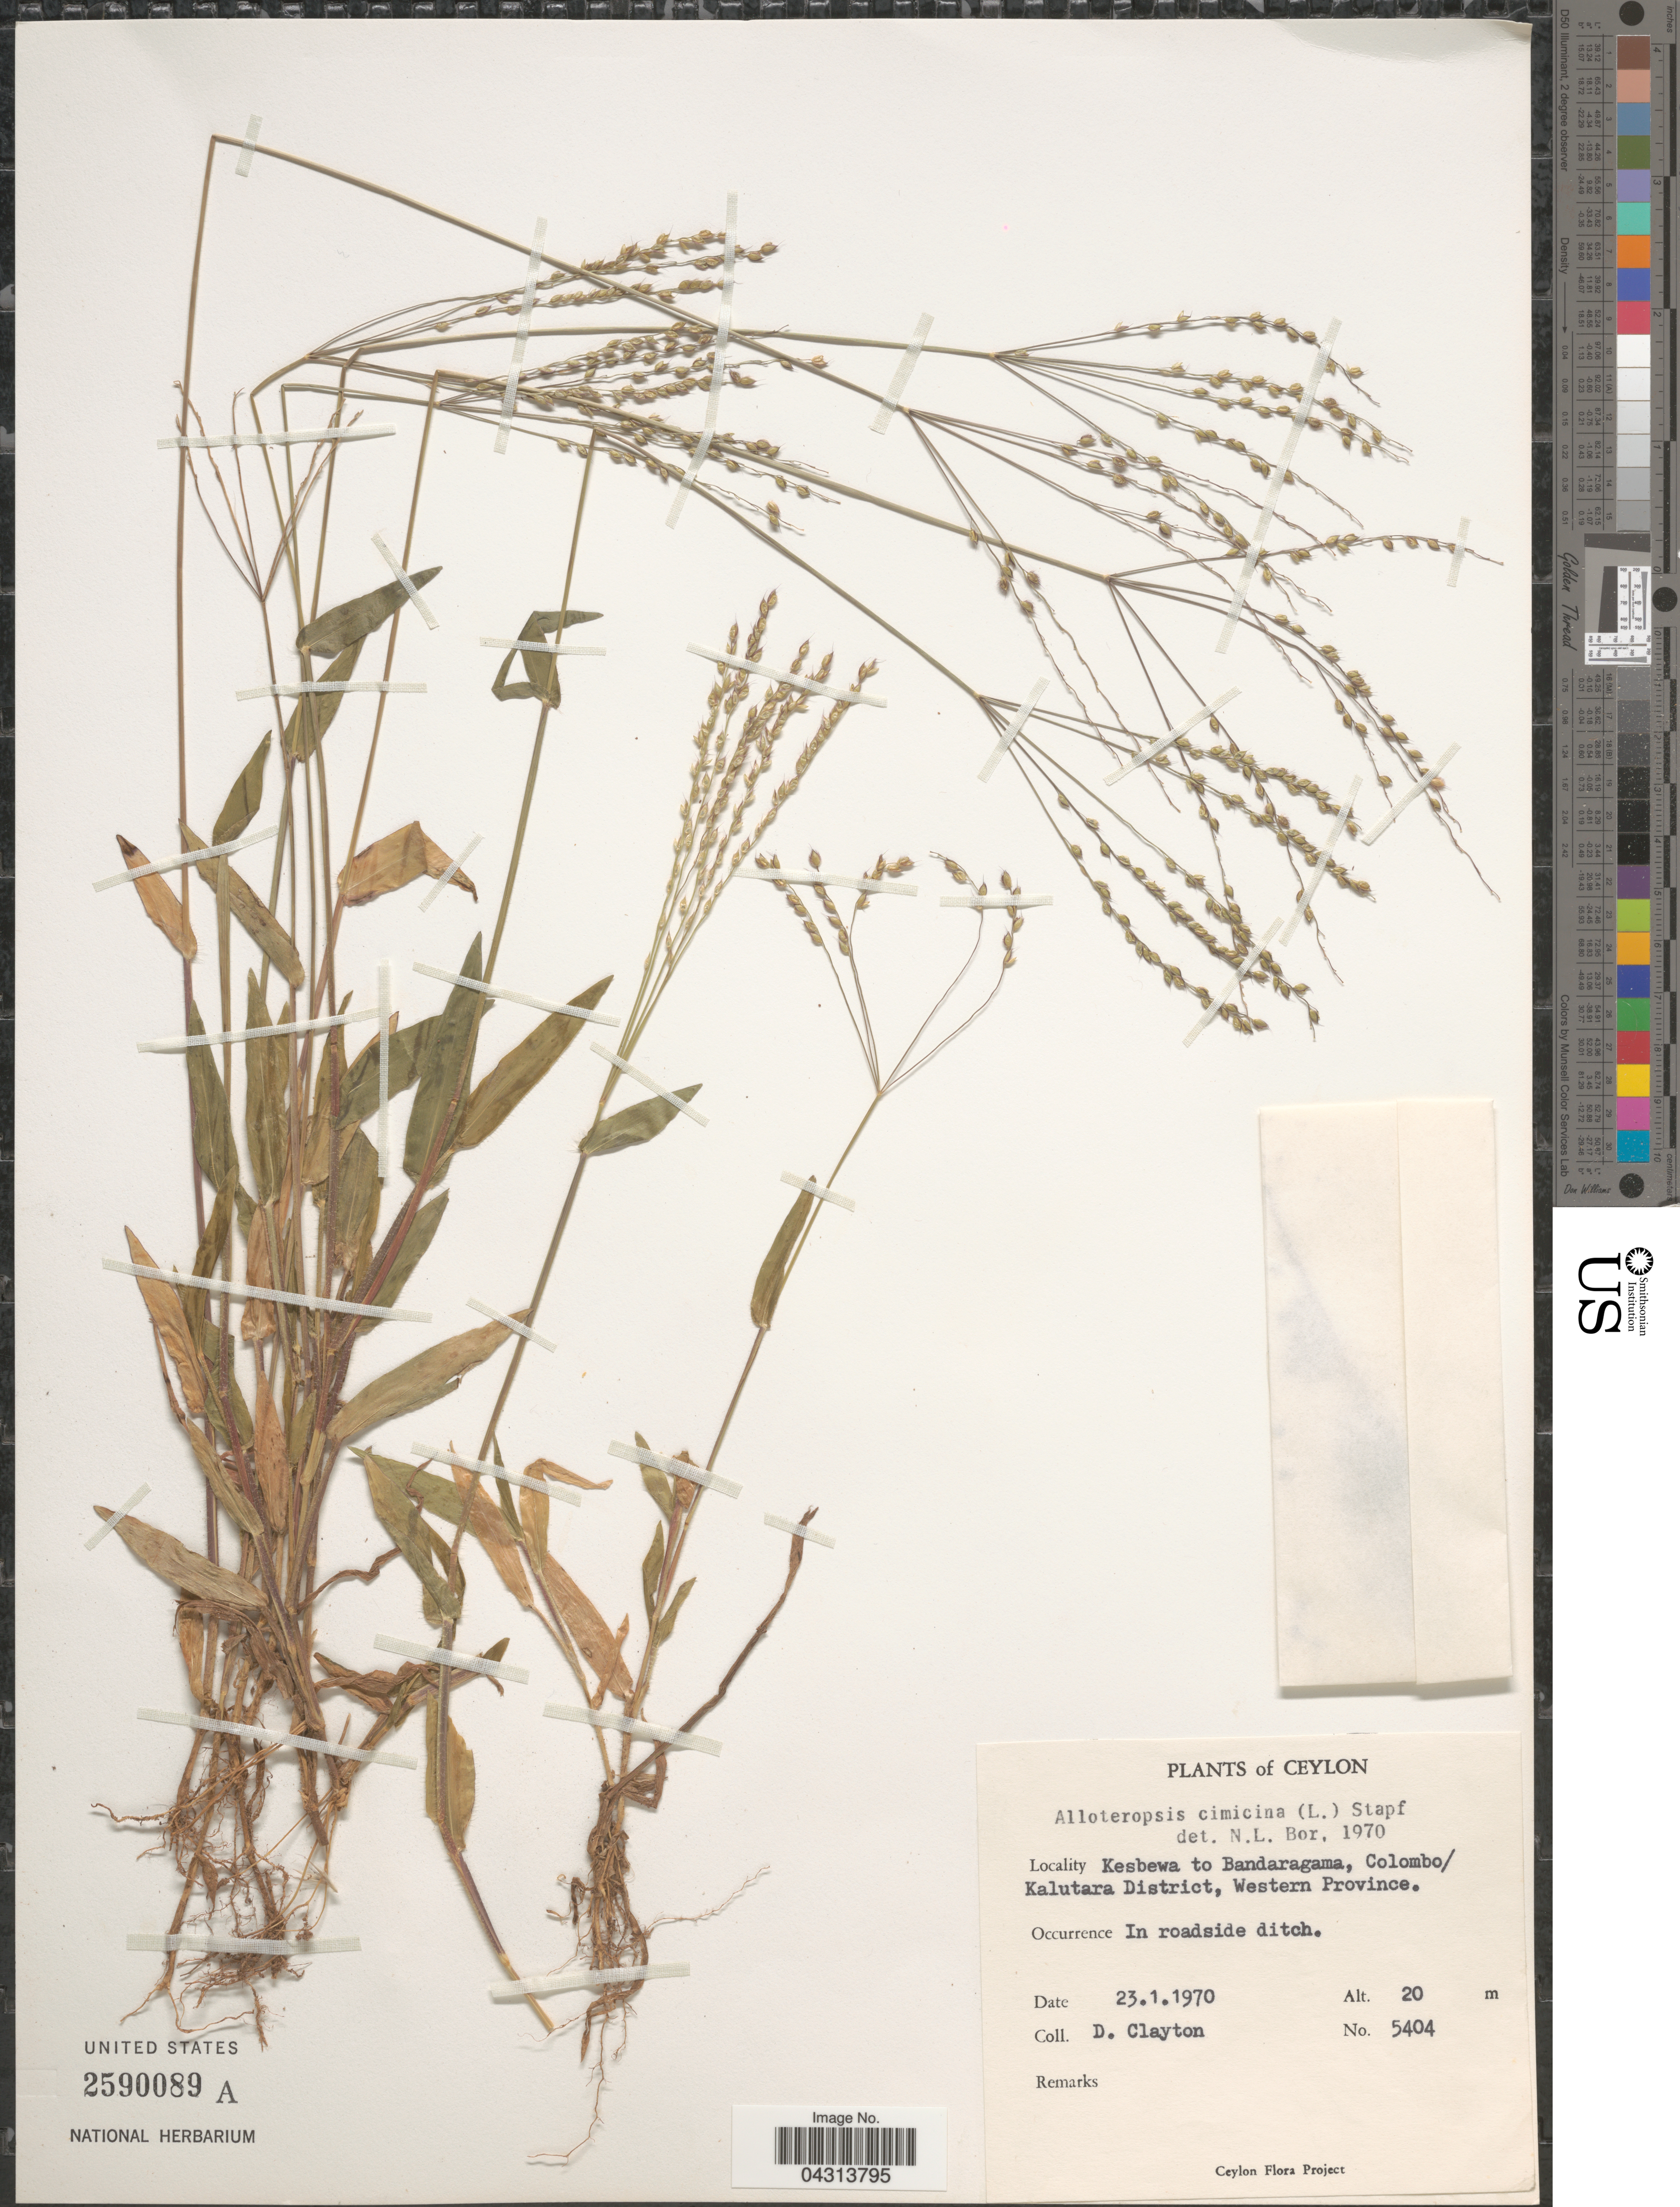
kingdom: Plantae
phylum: Tracheophyta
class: Liliopsida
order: Poales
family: Poaceae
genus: Alloteropsis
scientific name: Alloteropsis cimicina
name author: (L.) Stapf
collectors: D. Clayton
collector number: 5404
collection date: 1970-01-23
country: Sri Lanka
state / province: Western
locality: Ceylon. Kesbewa to Bandaragama, Colombo/Kalutara District.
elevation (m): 20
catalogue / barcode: US 2590089A